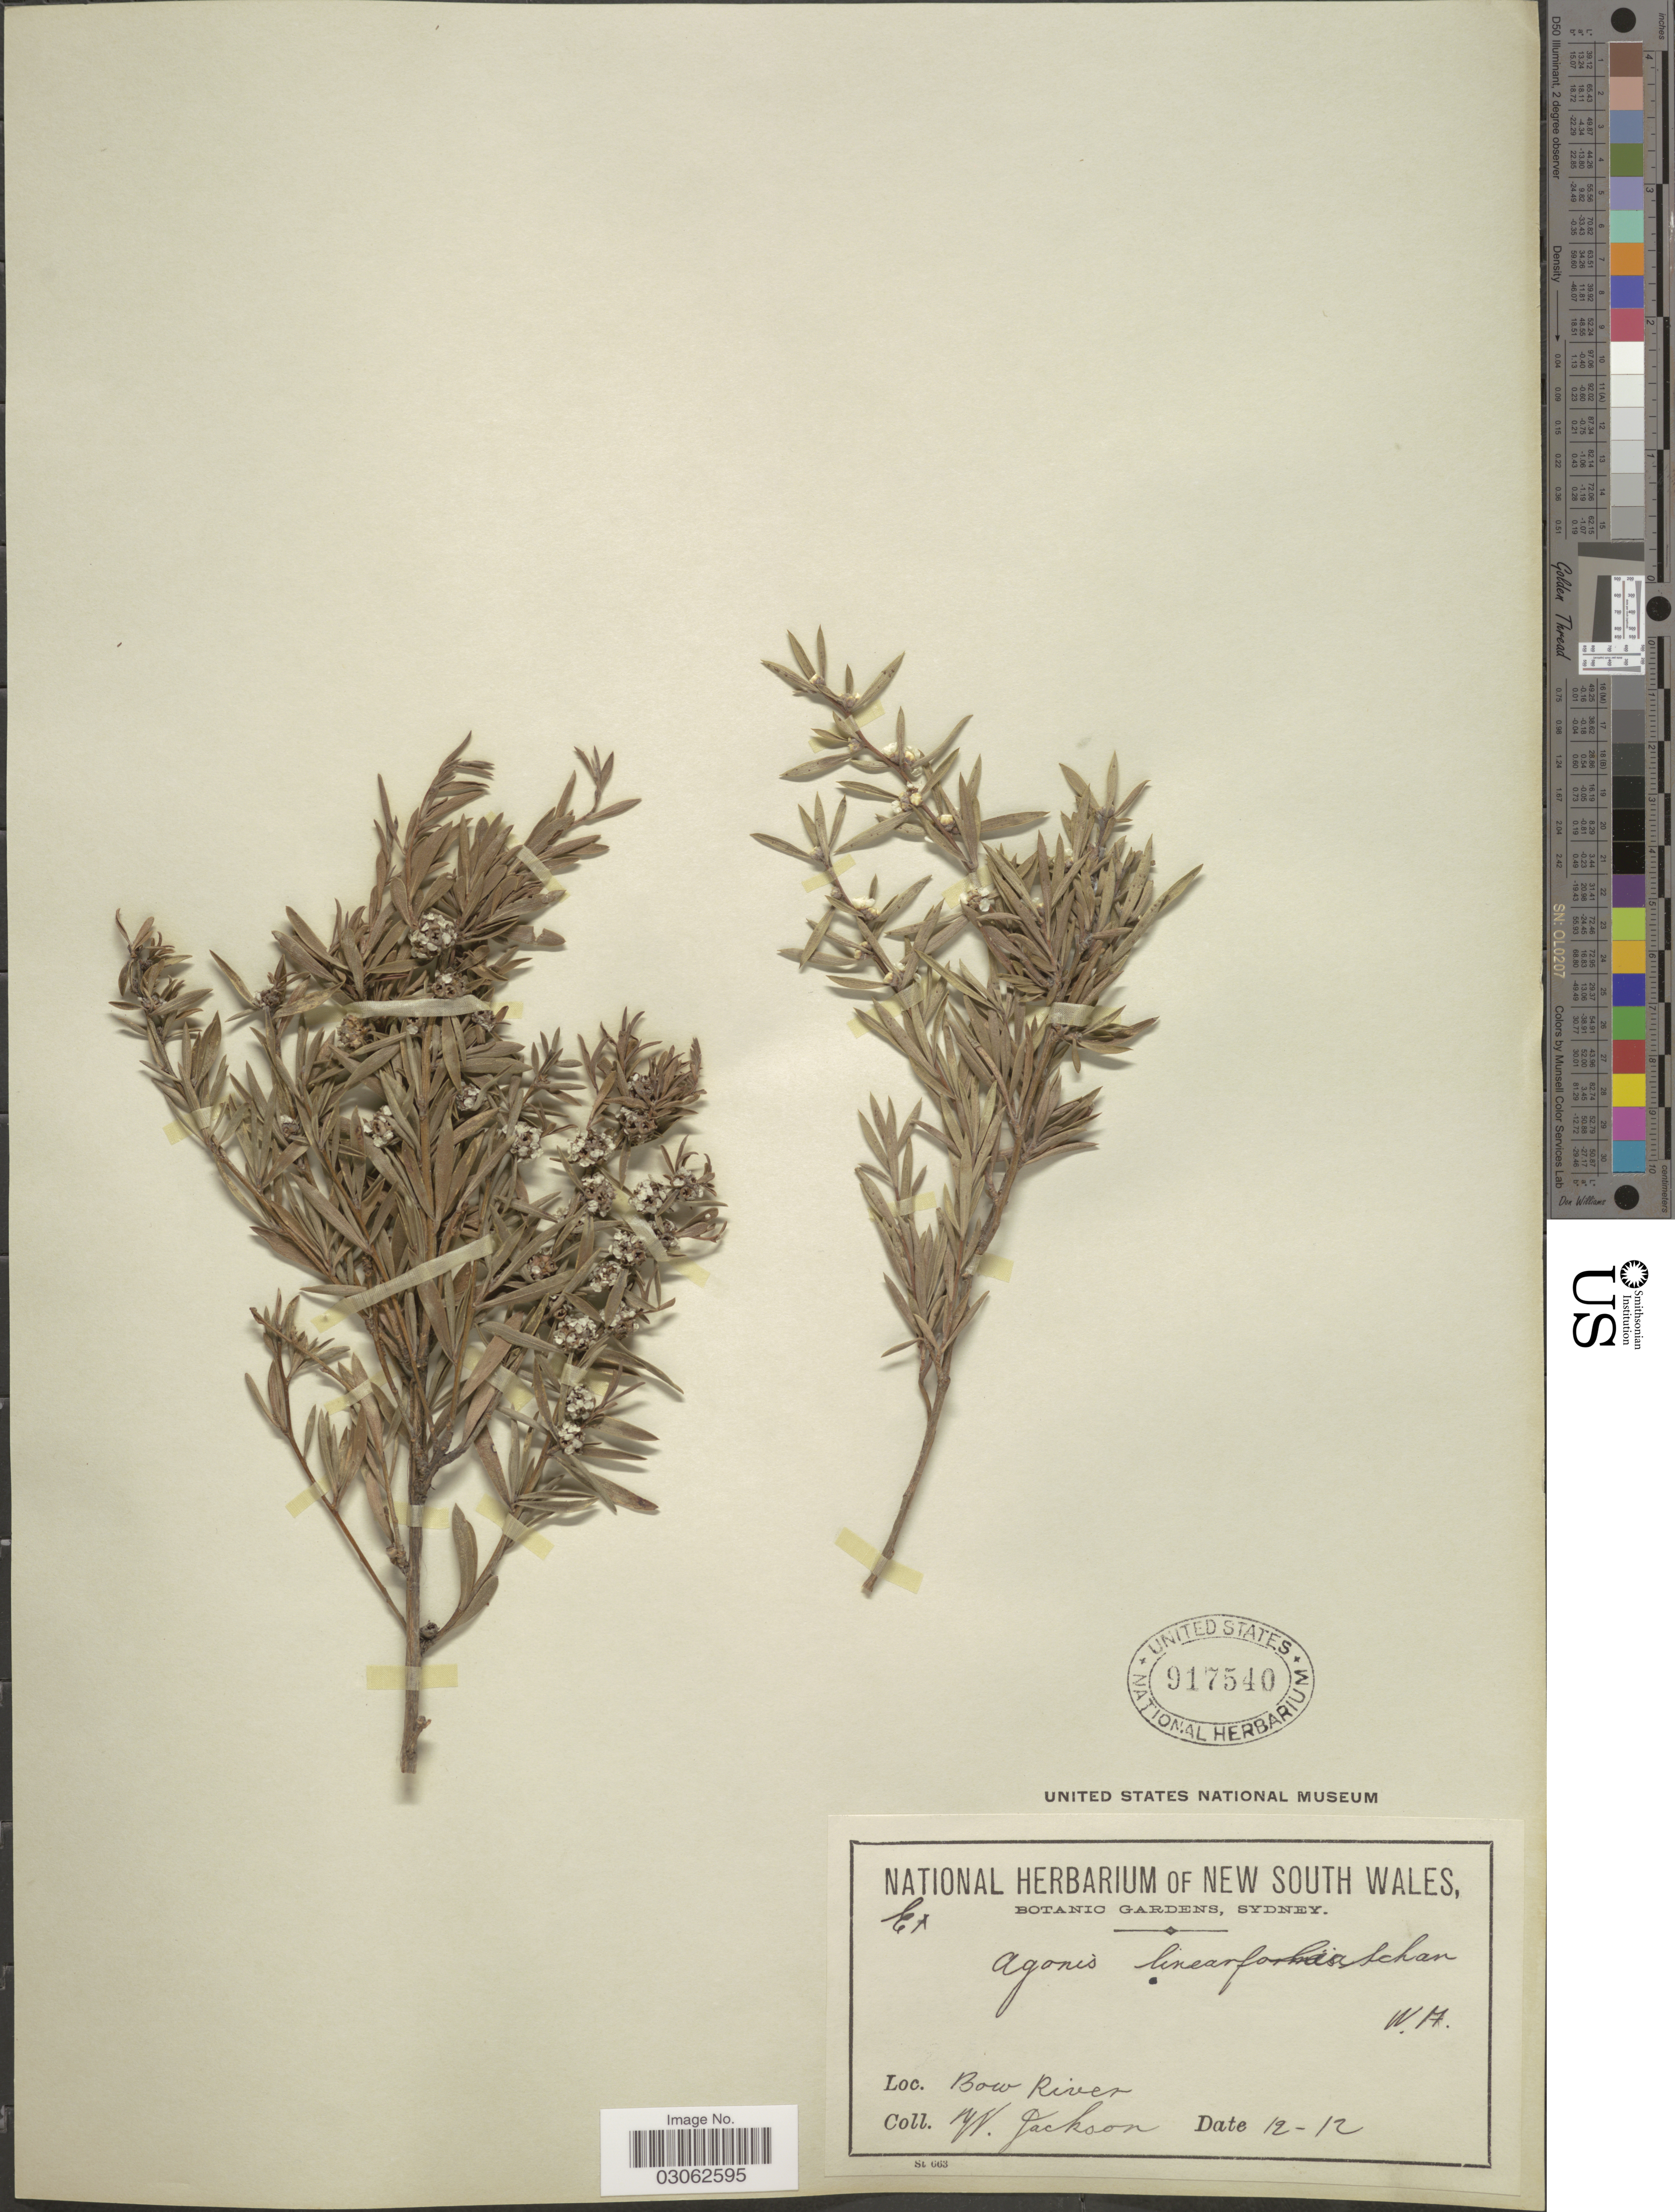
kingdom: Plantae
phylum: Tracheophyta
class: Magnoliopsida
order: Myrtales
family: Myrtaceae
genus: Taxandria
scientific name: Taxandria linearifolia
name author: (DC.) J.R. Wheeler & N.G. Marchant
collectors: W. Jackson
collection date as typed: Transcribed d/m/y: /12/12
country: Australia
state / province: Western Australia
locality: Bow River. W.A.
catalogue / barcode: US 917540